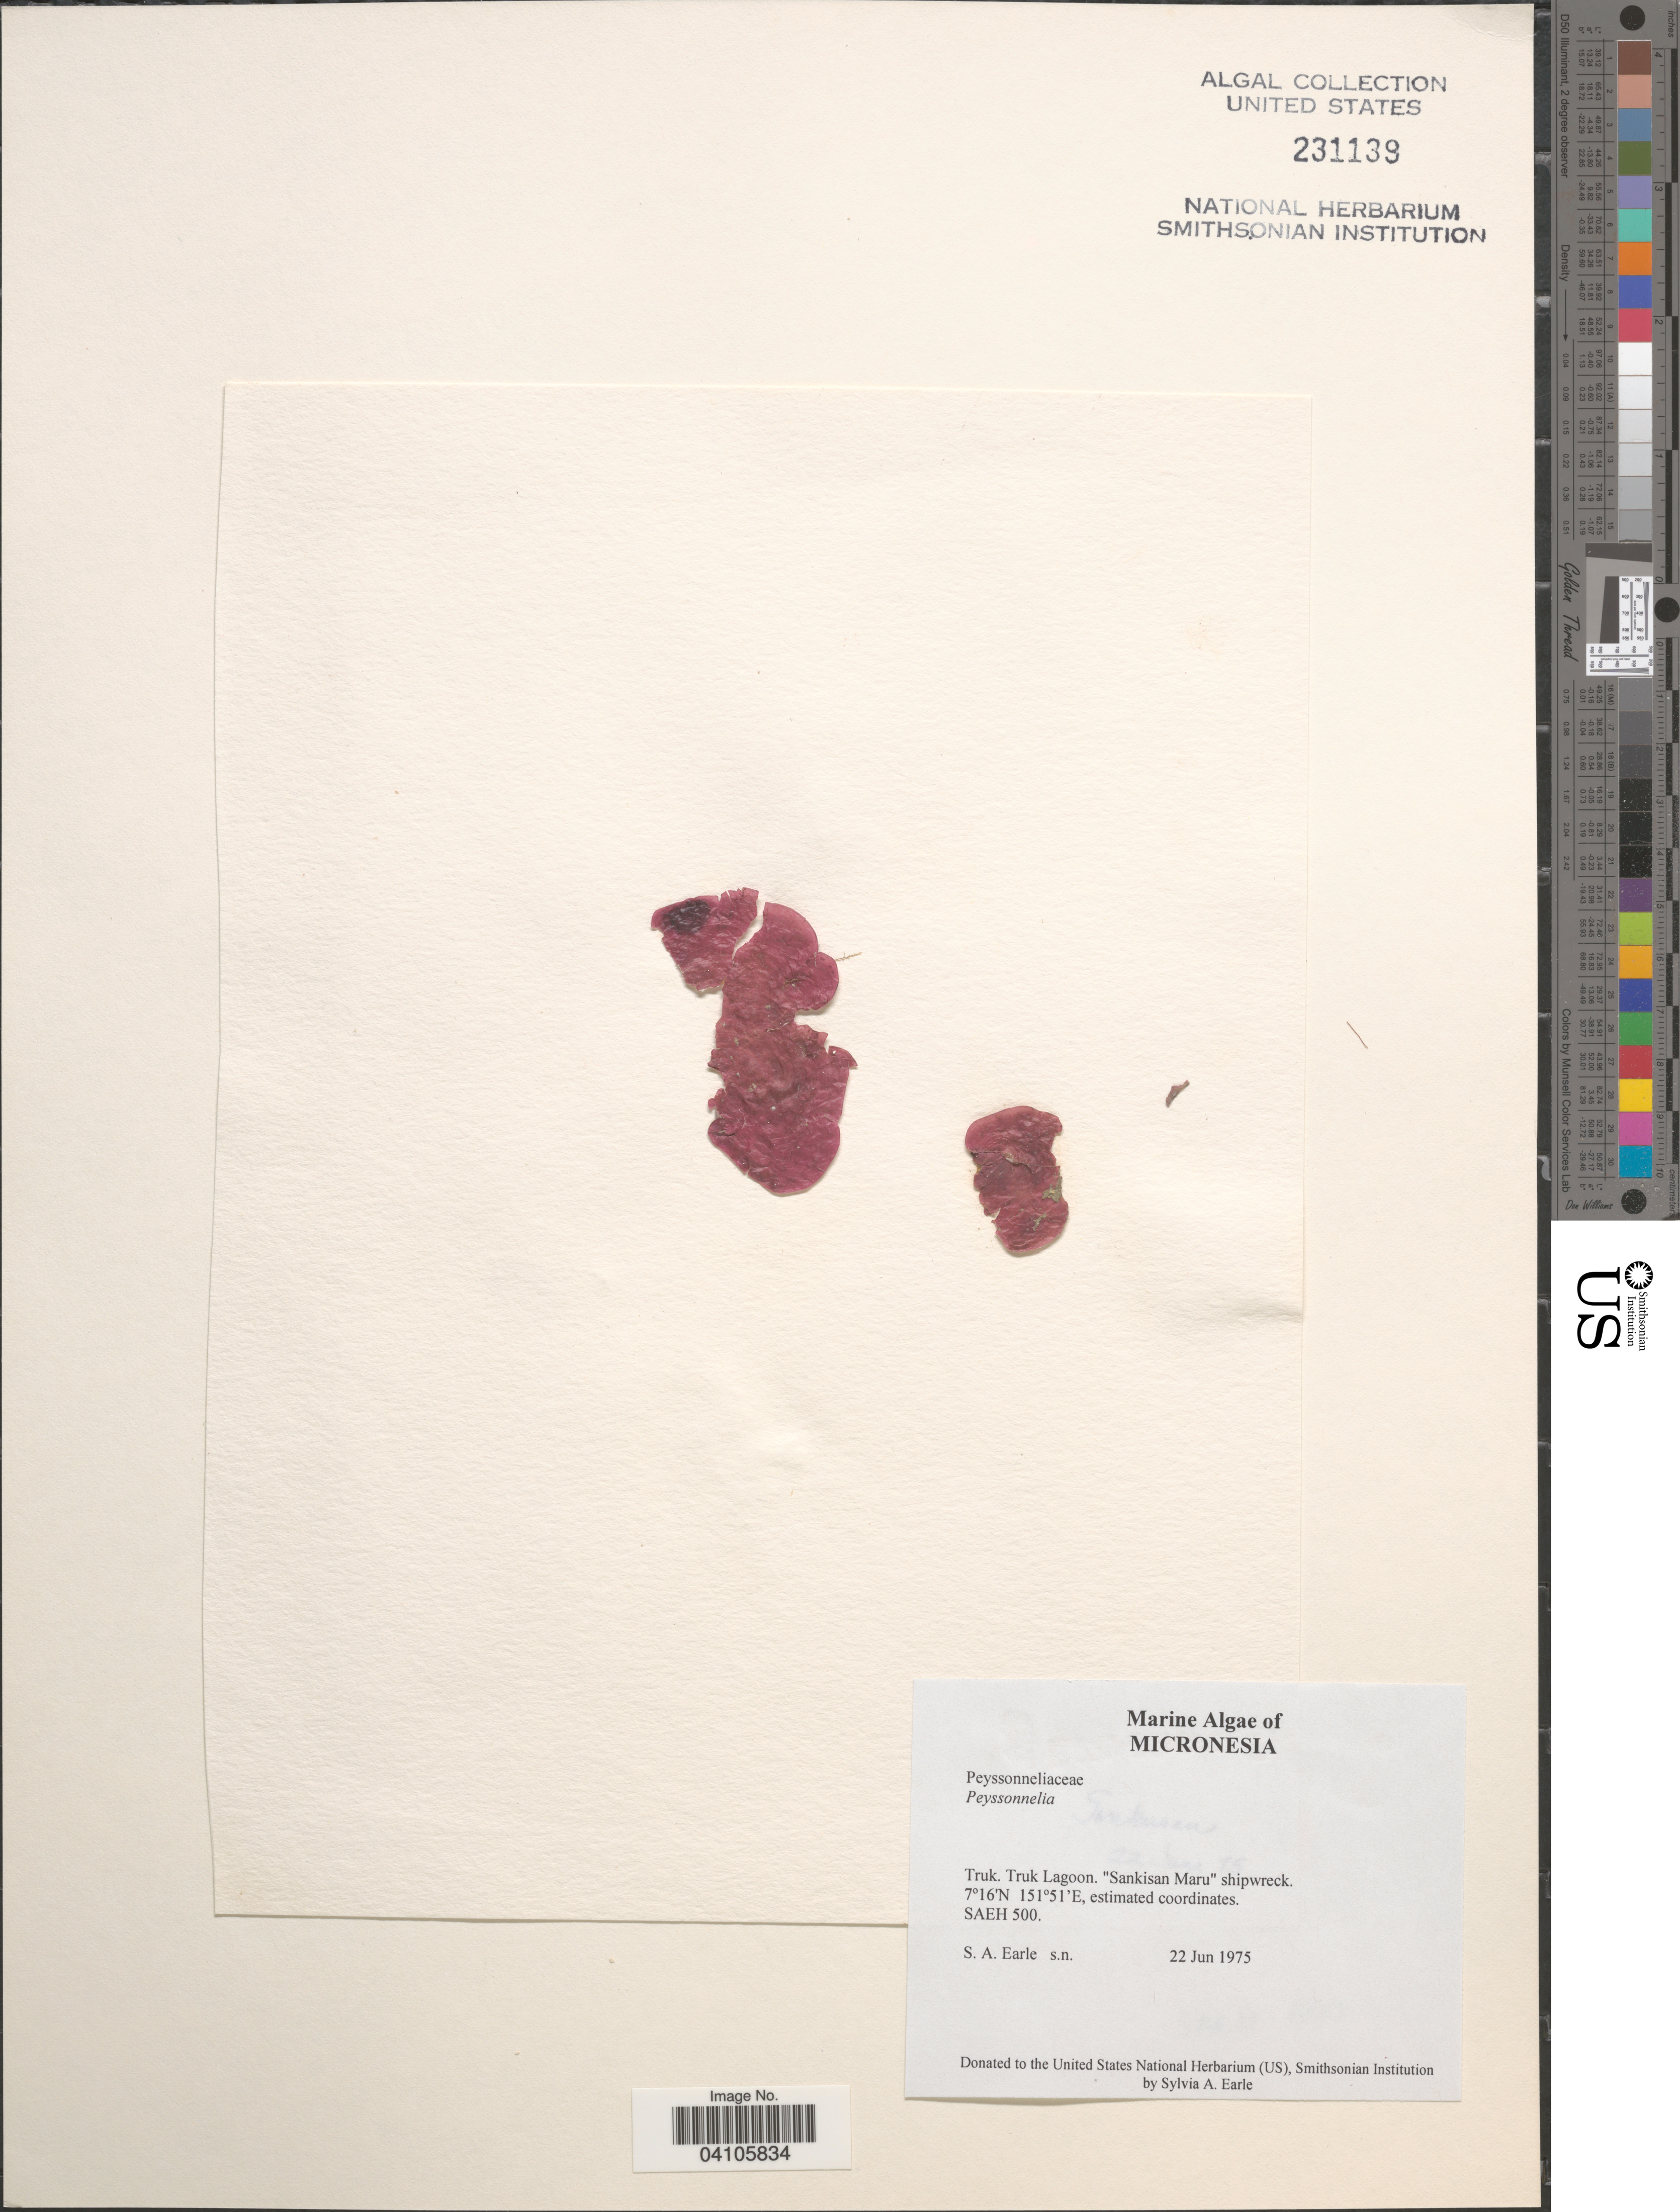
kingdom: Plantae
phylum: Rhodophyta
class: Florideophyceae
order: Peyssonneliales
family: Peyssonneliaceae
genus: Peyssonnelia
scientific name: Peyssonnelia sp.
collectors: S. A. Earle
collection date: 1975-06-22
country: Micronesia, Federated States of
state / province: Truk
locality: Truk Lagoon. "Sankisun Maru" shipwreck.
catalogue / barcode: US 231139